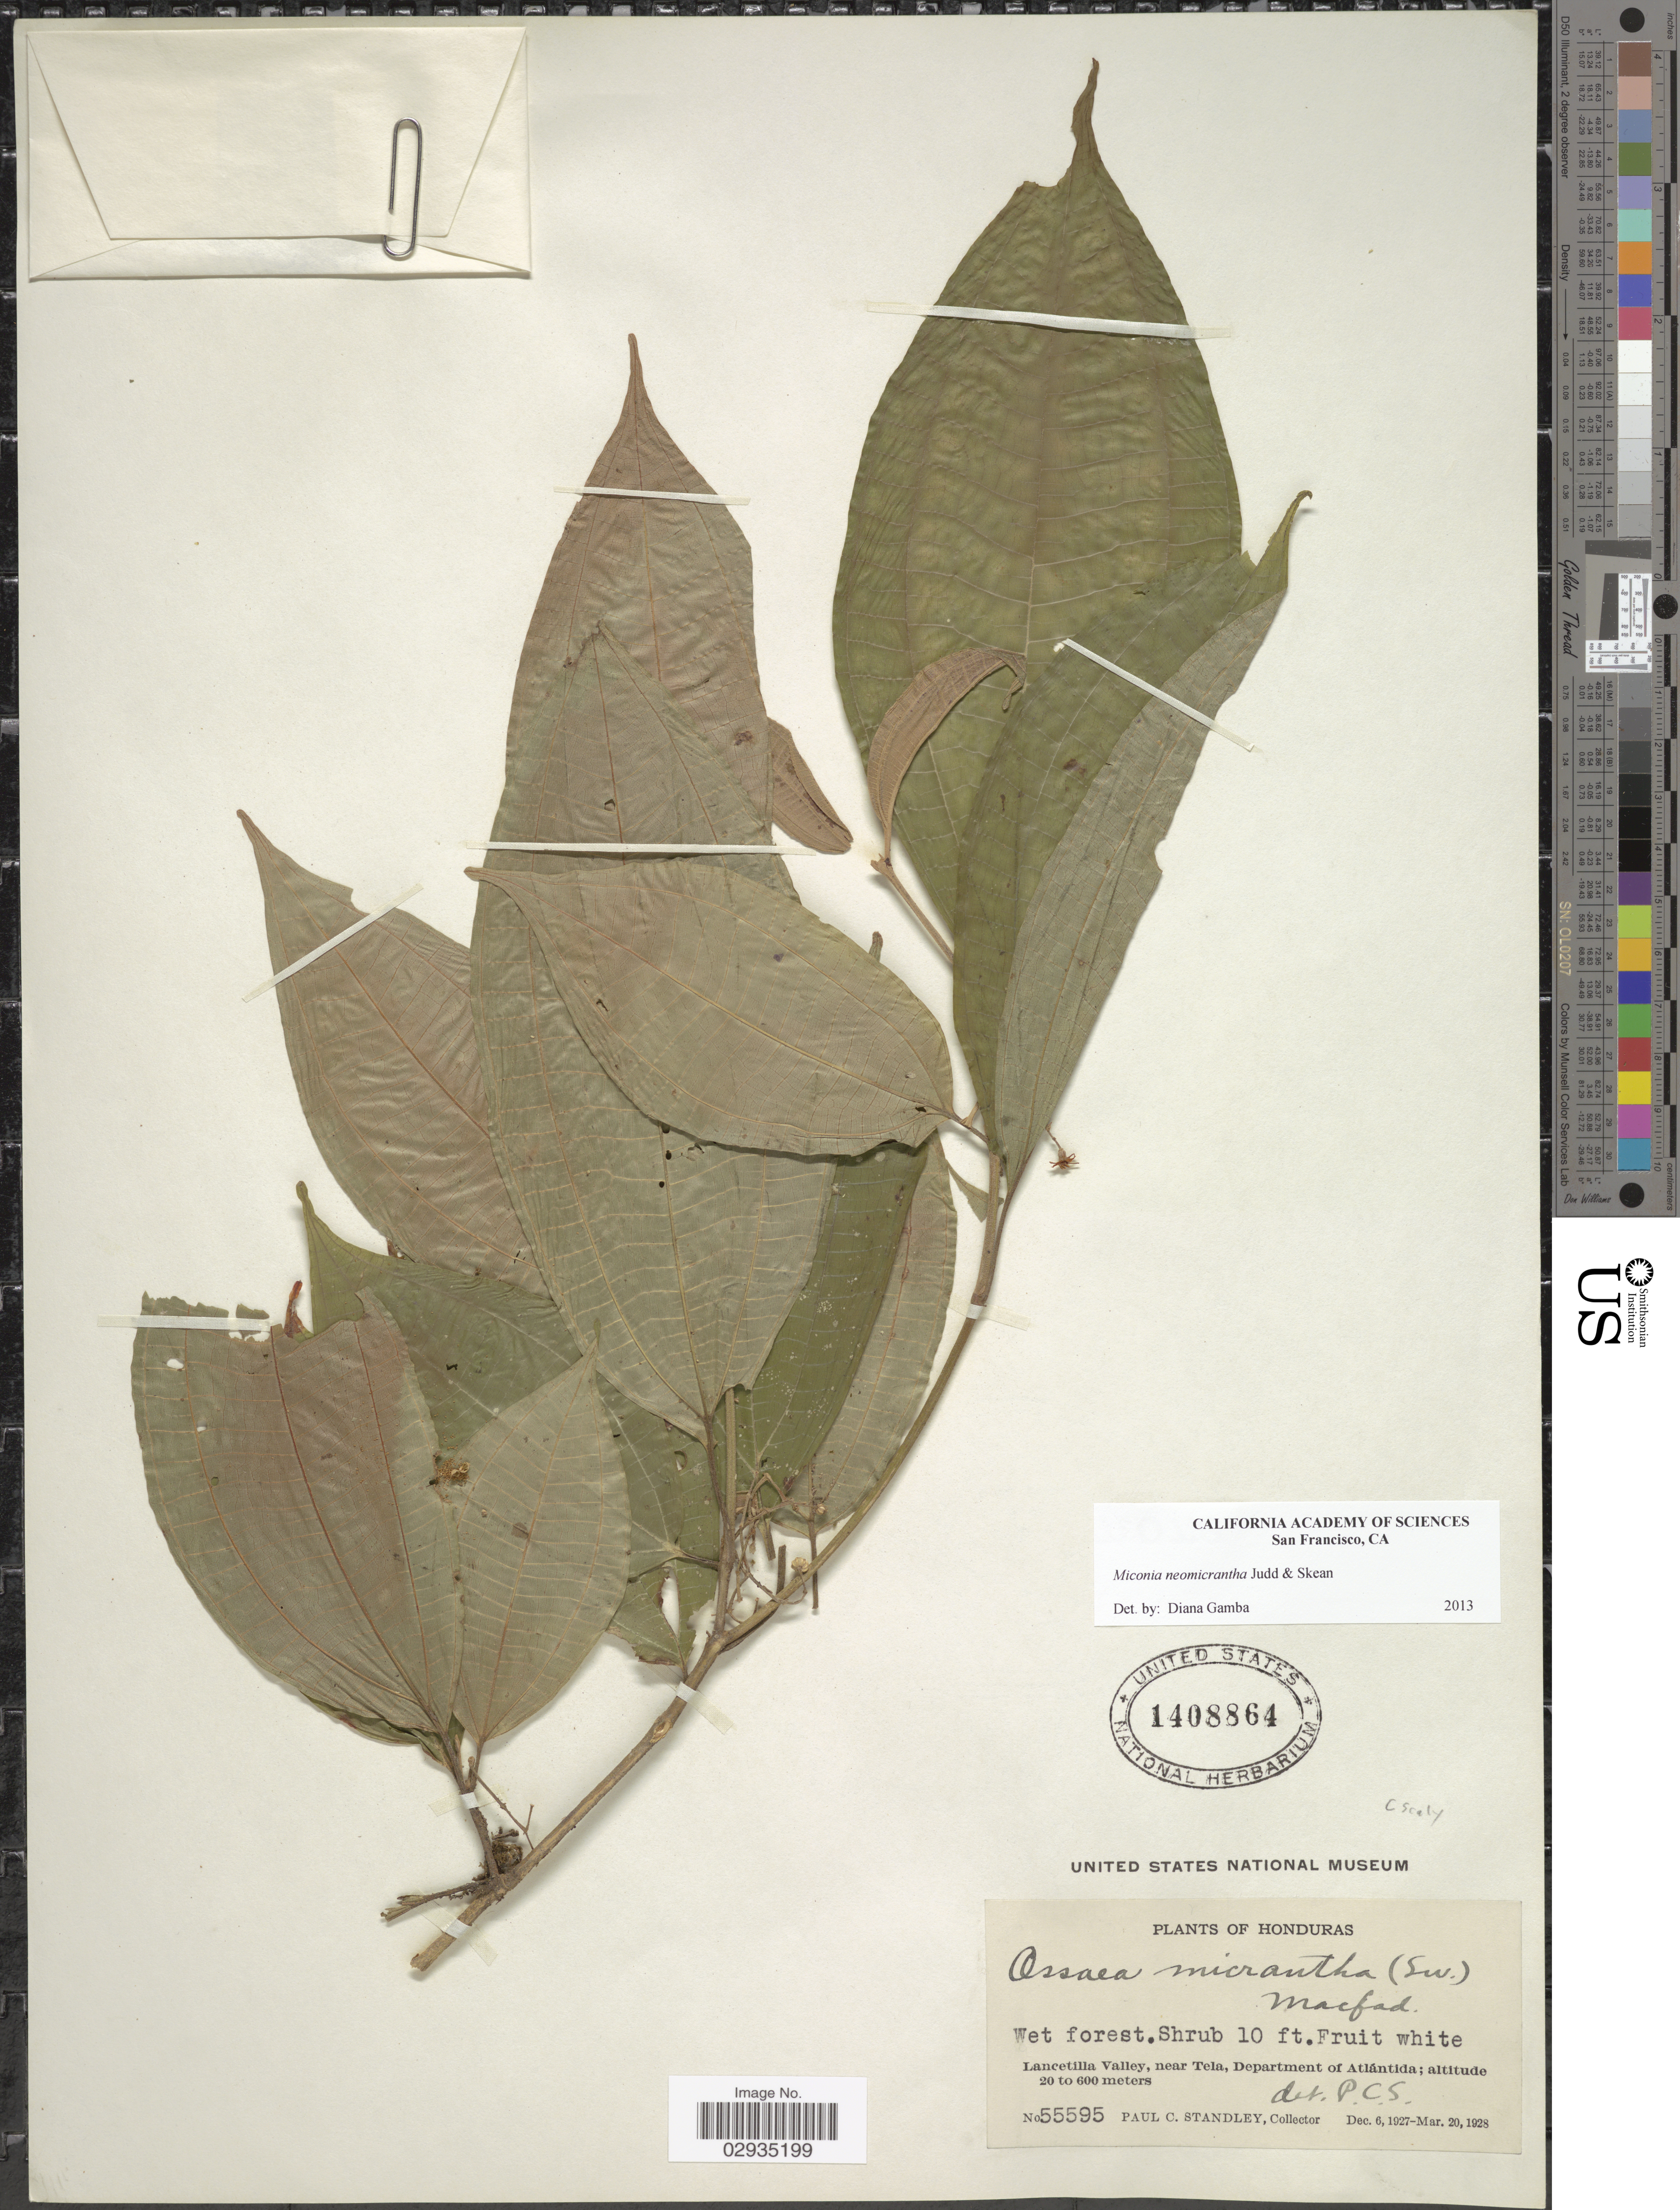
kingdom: Plantae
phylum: Tracheophyta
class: Magnoliopsida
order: Myrtales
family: Melastomataceae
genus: Miconia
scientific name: Miconia neomicrantha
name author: Judd & Skean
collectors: P. C. Standley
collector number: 55595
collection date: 1927-12-06/1928-03-20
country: Honduras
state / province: Atlántida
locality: Lancetilla Valley, near Tela, Department of Atlántida.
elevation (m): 20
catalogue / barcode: US 1408864